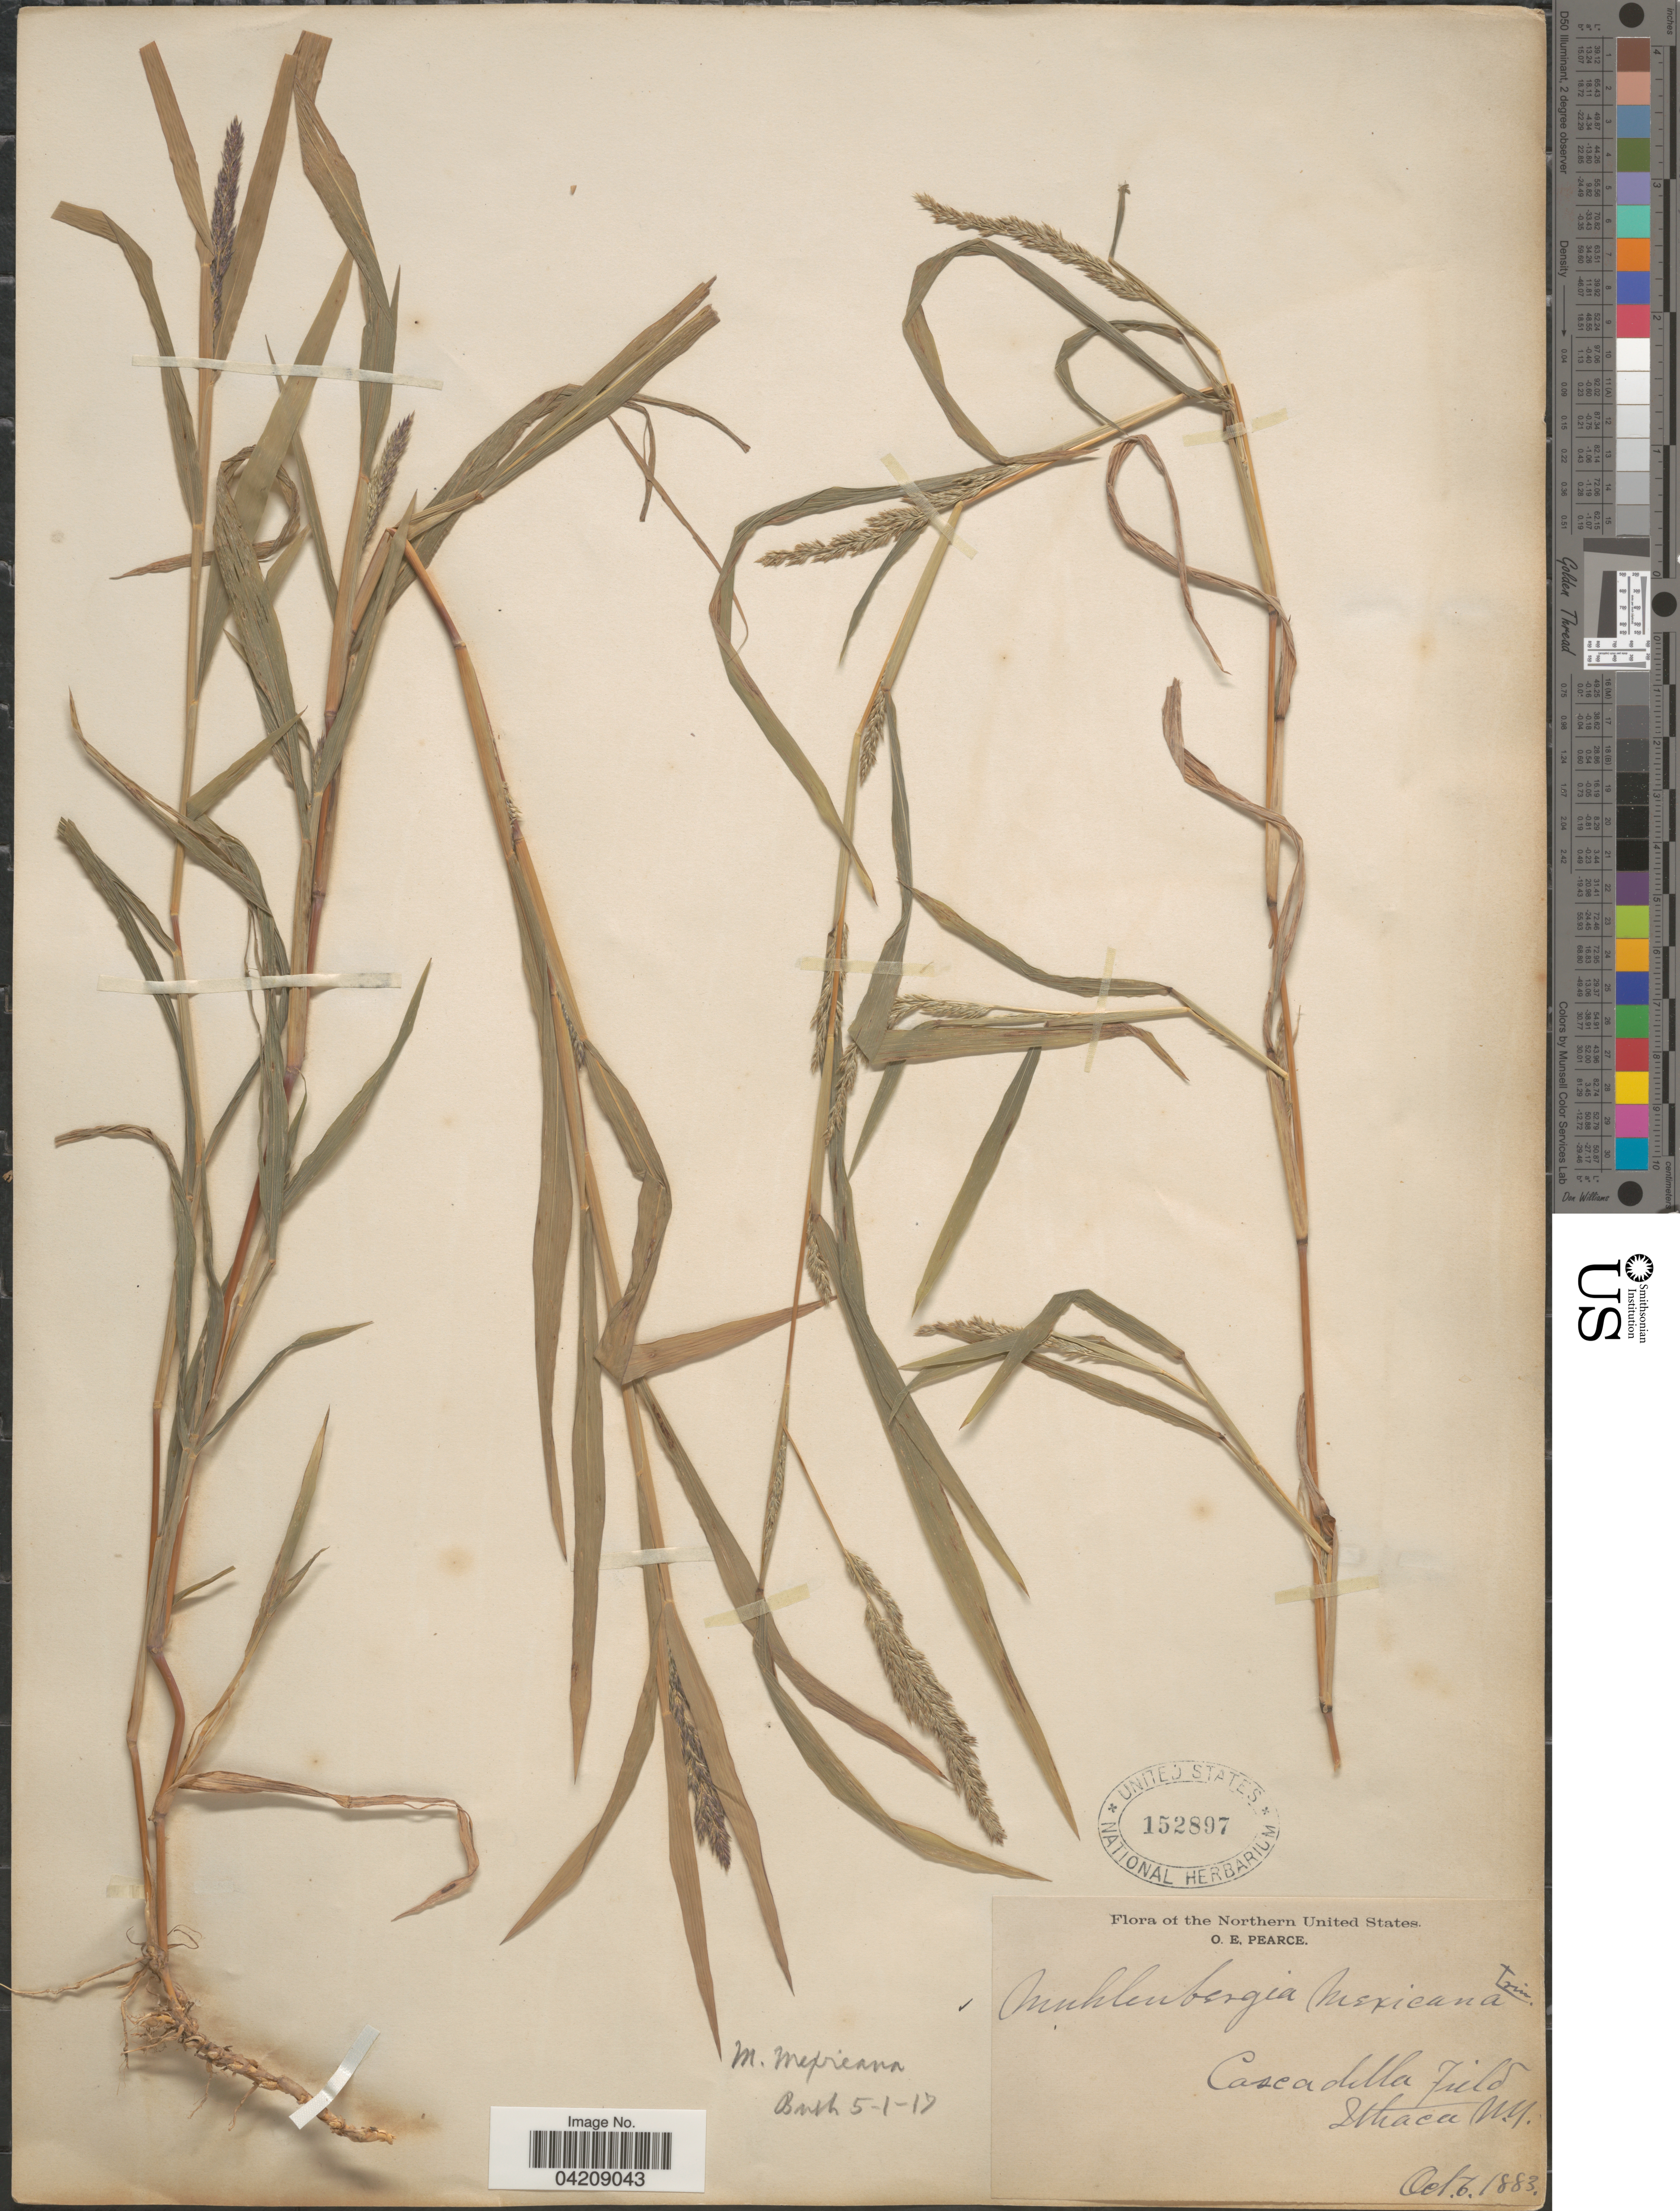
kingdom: Plantae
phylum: Tracheophyta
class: Liliopsida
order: Poales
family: Poaceae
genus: Muhlenbergia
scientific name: Muhlenbergia frondosa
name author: (Poir.) Fernald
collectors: O. E. Pearce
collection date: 1883-10-06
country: United States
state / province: New York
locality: The Northern United States. Cascadilla Field. Ithaca.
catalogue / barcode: US 152897